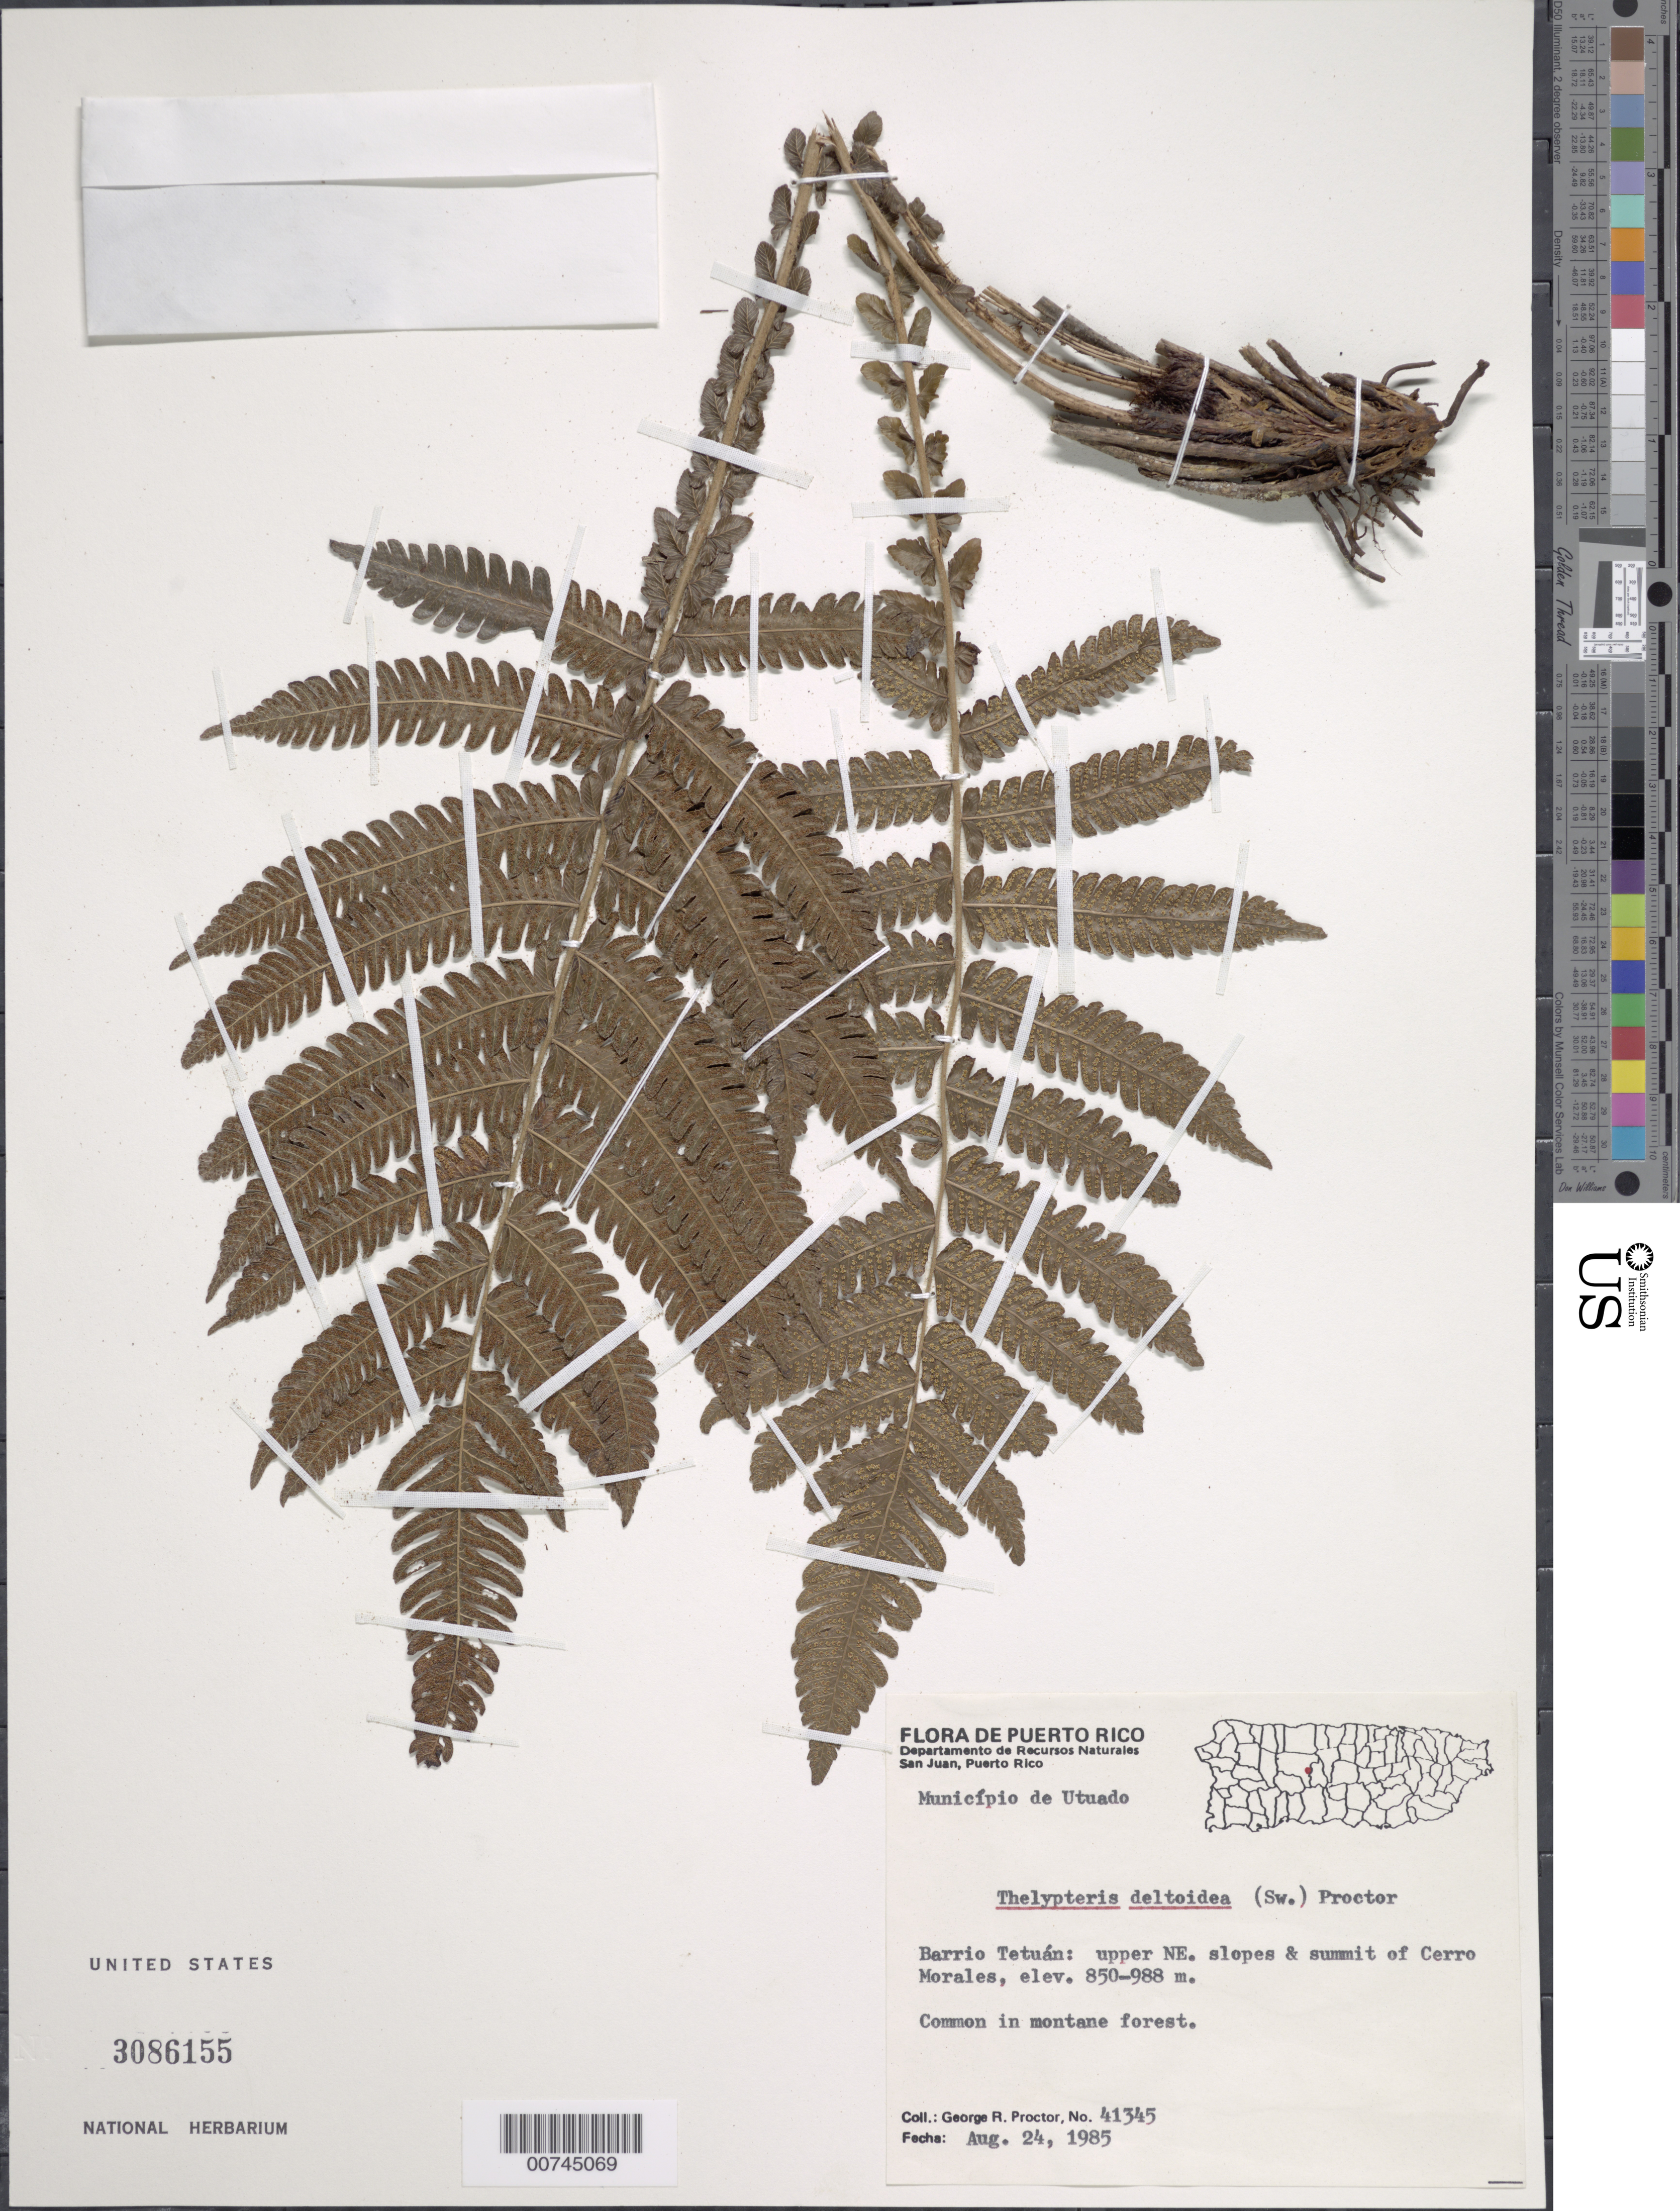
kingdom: Plantae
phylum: Tracheophyta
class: Polypodiopsida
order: Polypodiales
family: Thelypteridaceae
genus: Steiropteris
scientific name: Steiropteris deltoidea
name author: (Sw.) Pic. Serm.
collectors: G. R. Proctor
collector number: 41345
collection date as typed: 24 Aug 1985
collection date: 1985-08-24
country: Puerto Rico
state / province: Utuado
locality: Barrio Tetúan: upper NE slopes & summit of cerro Morales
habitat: Common in montane forest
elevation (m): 850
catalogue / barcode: US 3086155